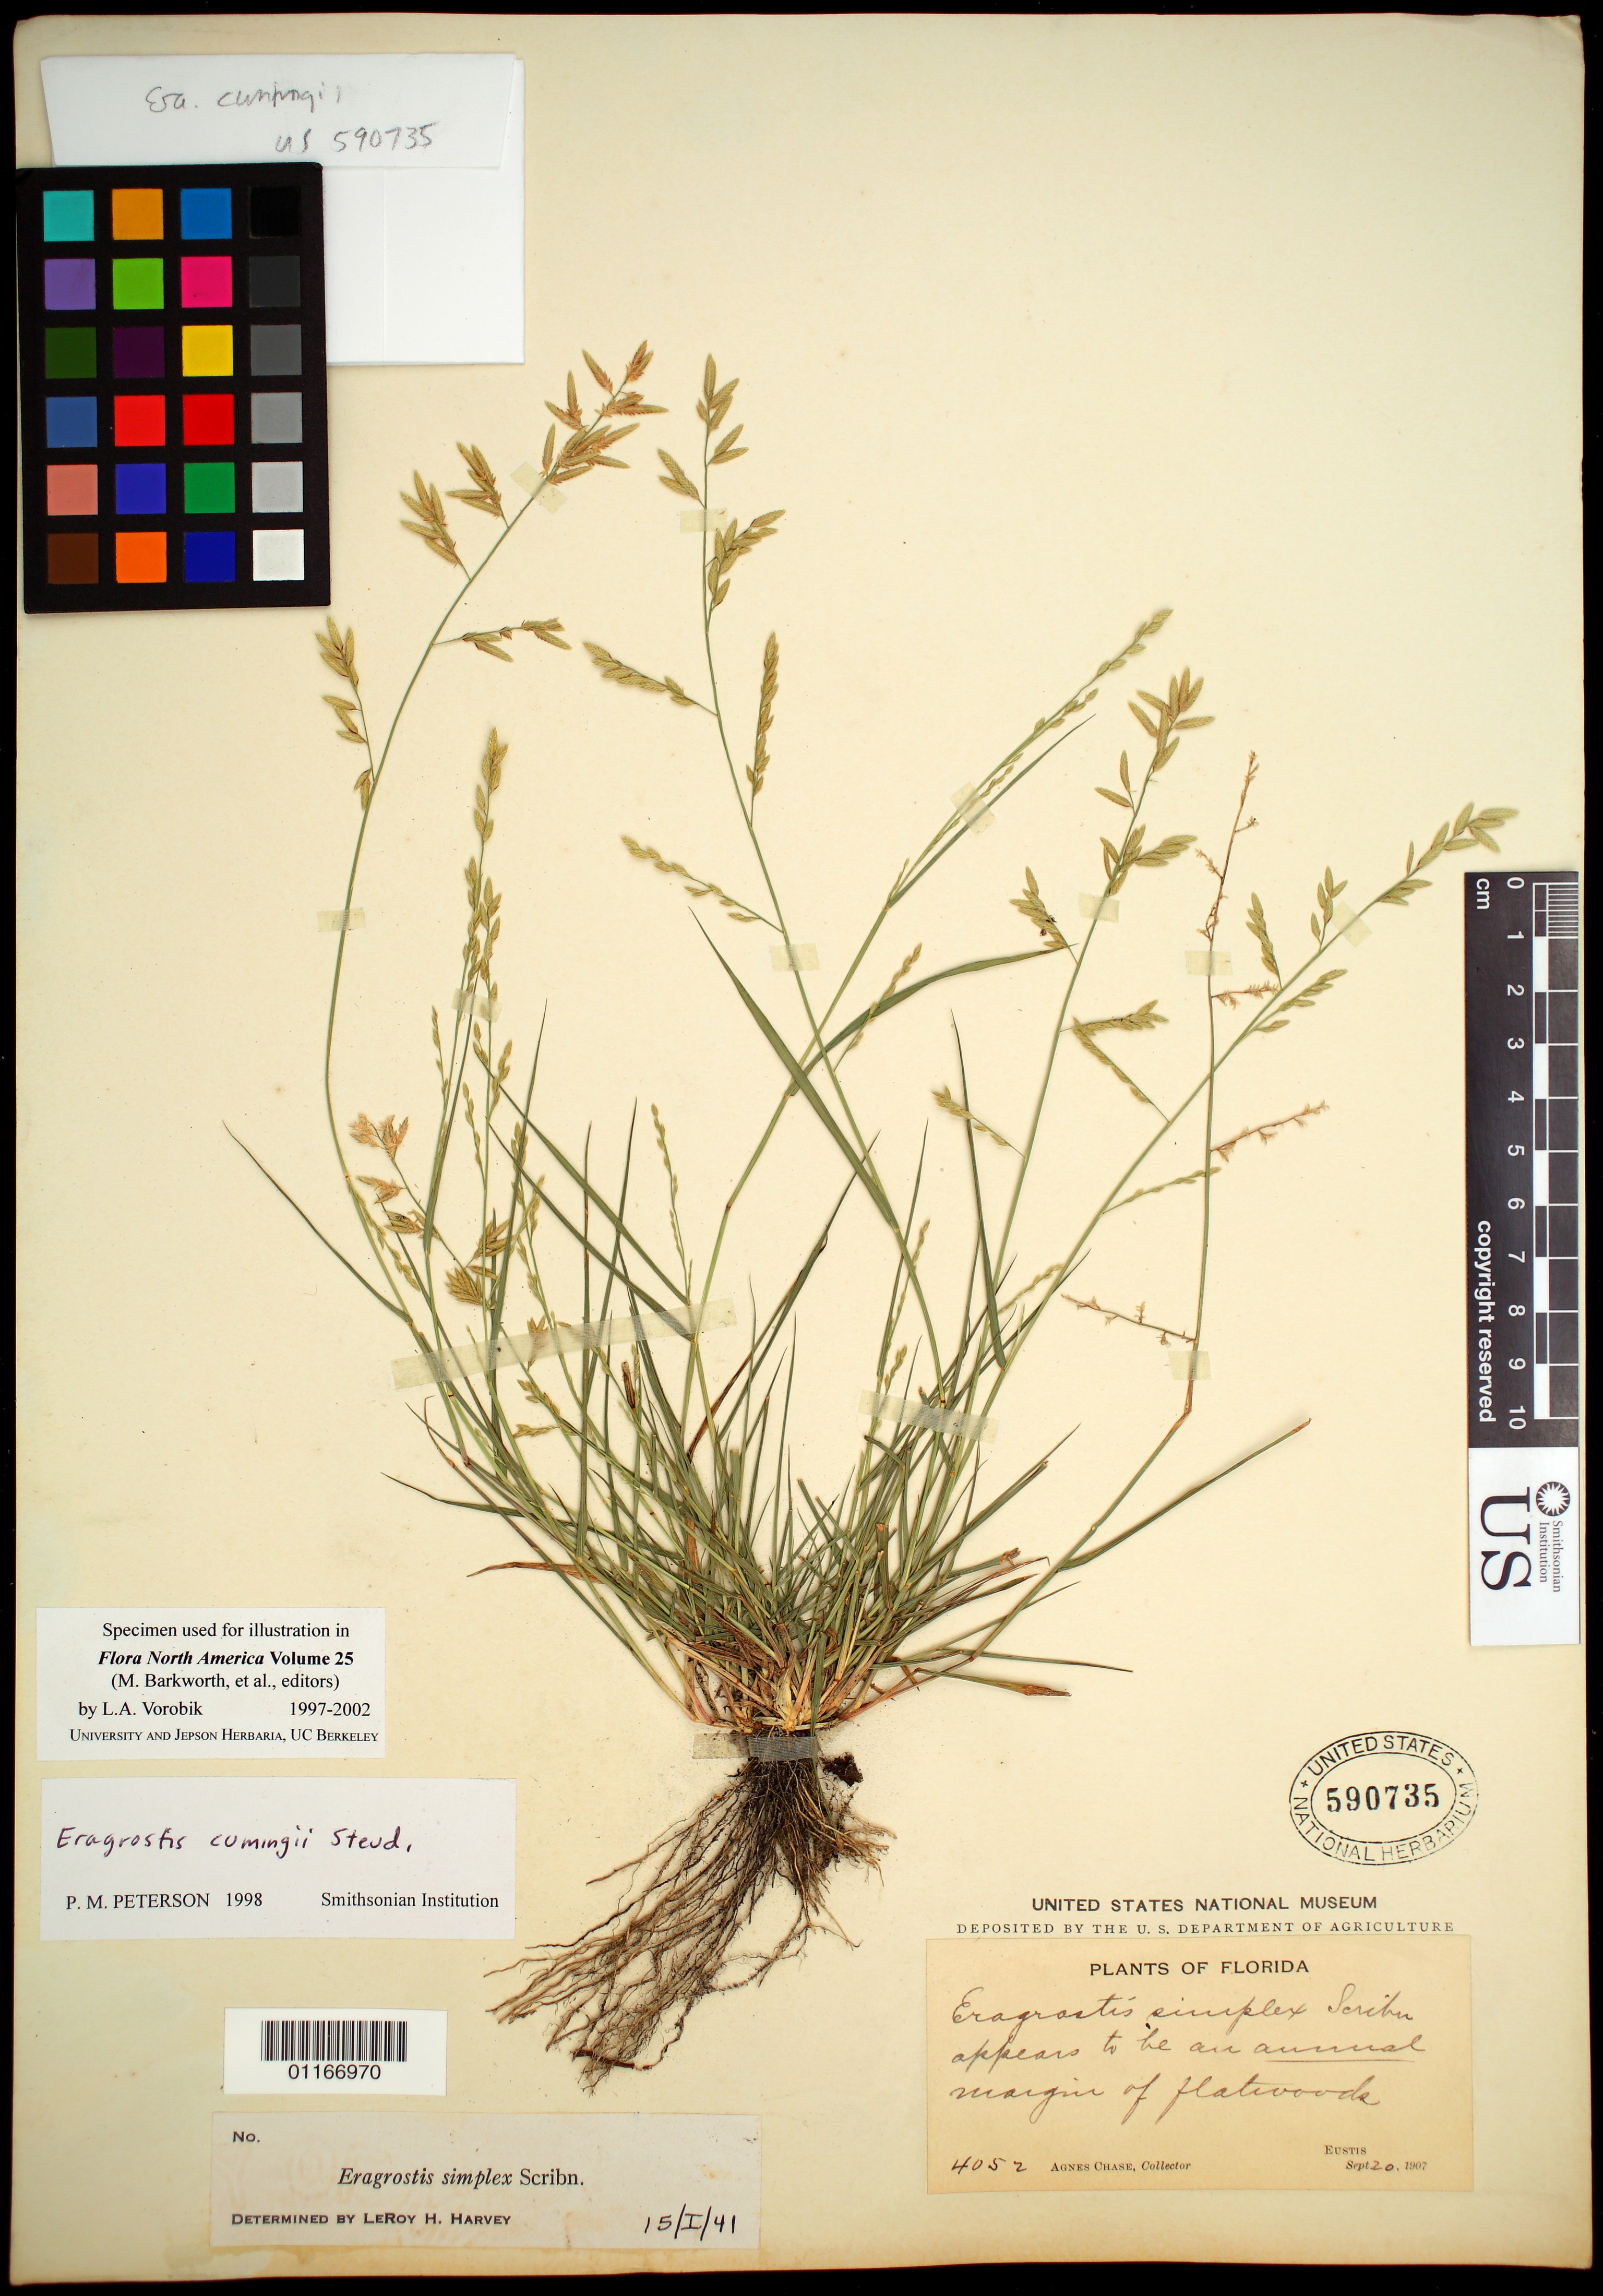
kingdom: Plantae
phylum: Tracheophyta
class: Liliopsida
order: Poales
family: Poaceae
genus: Eragrostis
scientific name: Eragrostis cumingii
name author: Steud.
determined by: Peterson, Paul M., (BOT), Smithsonian Institution - National Museum of Natural History (UNITED STATES)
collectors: A. Chase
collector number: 4052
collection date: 1907-09-20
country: United States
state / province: Florida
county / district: Lake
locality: Eustis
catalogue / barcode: US 590735